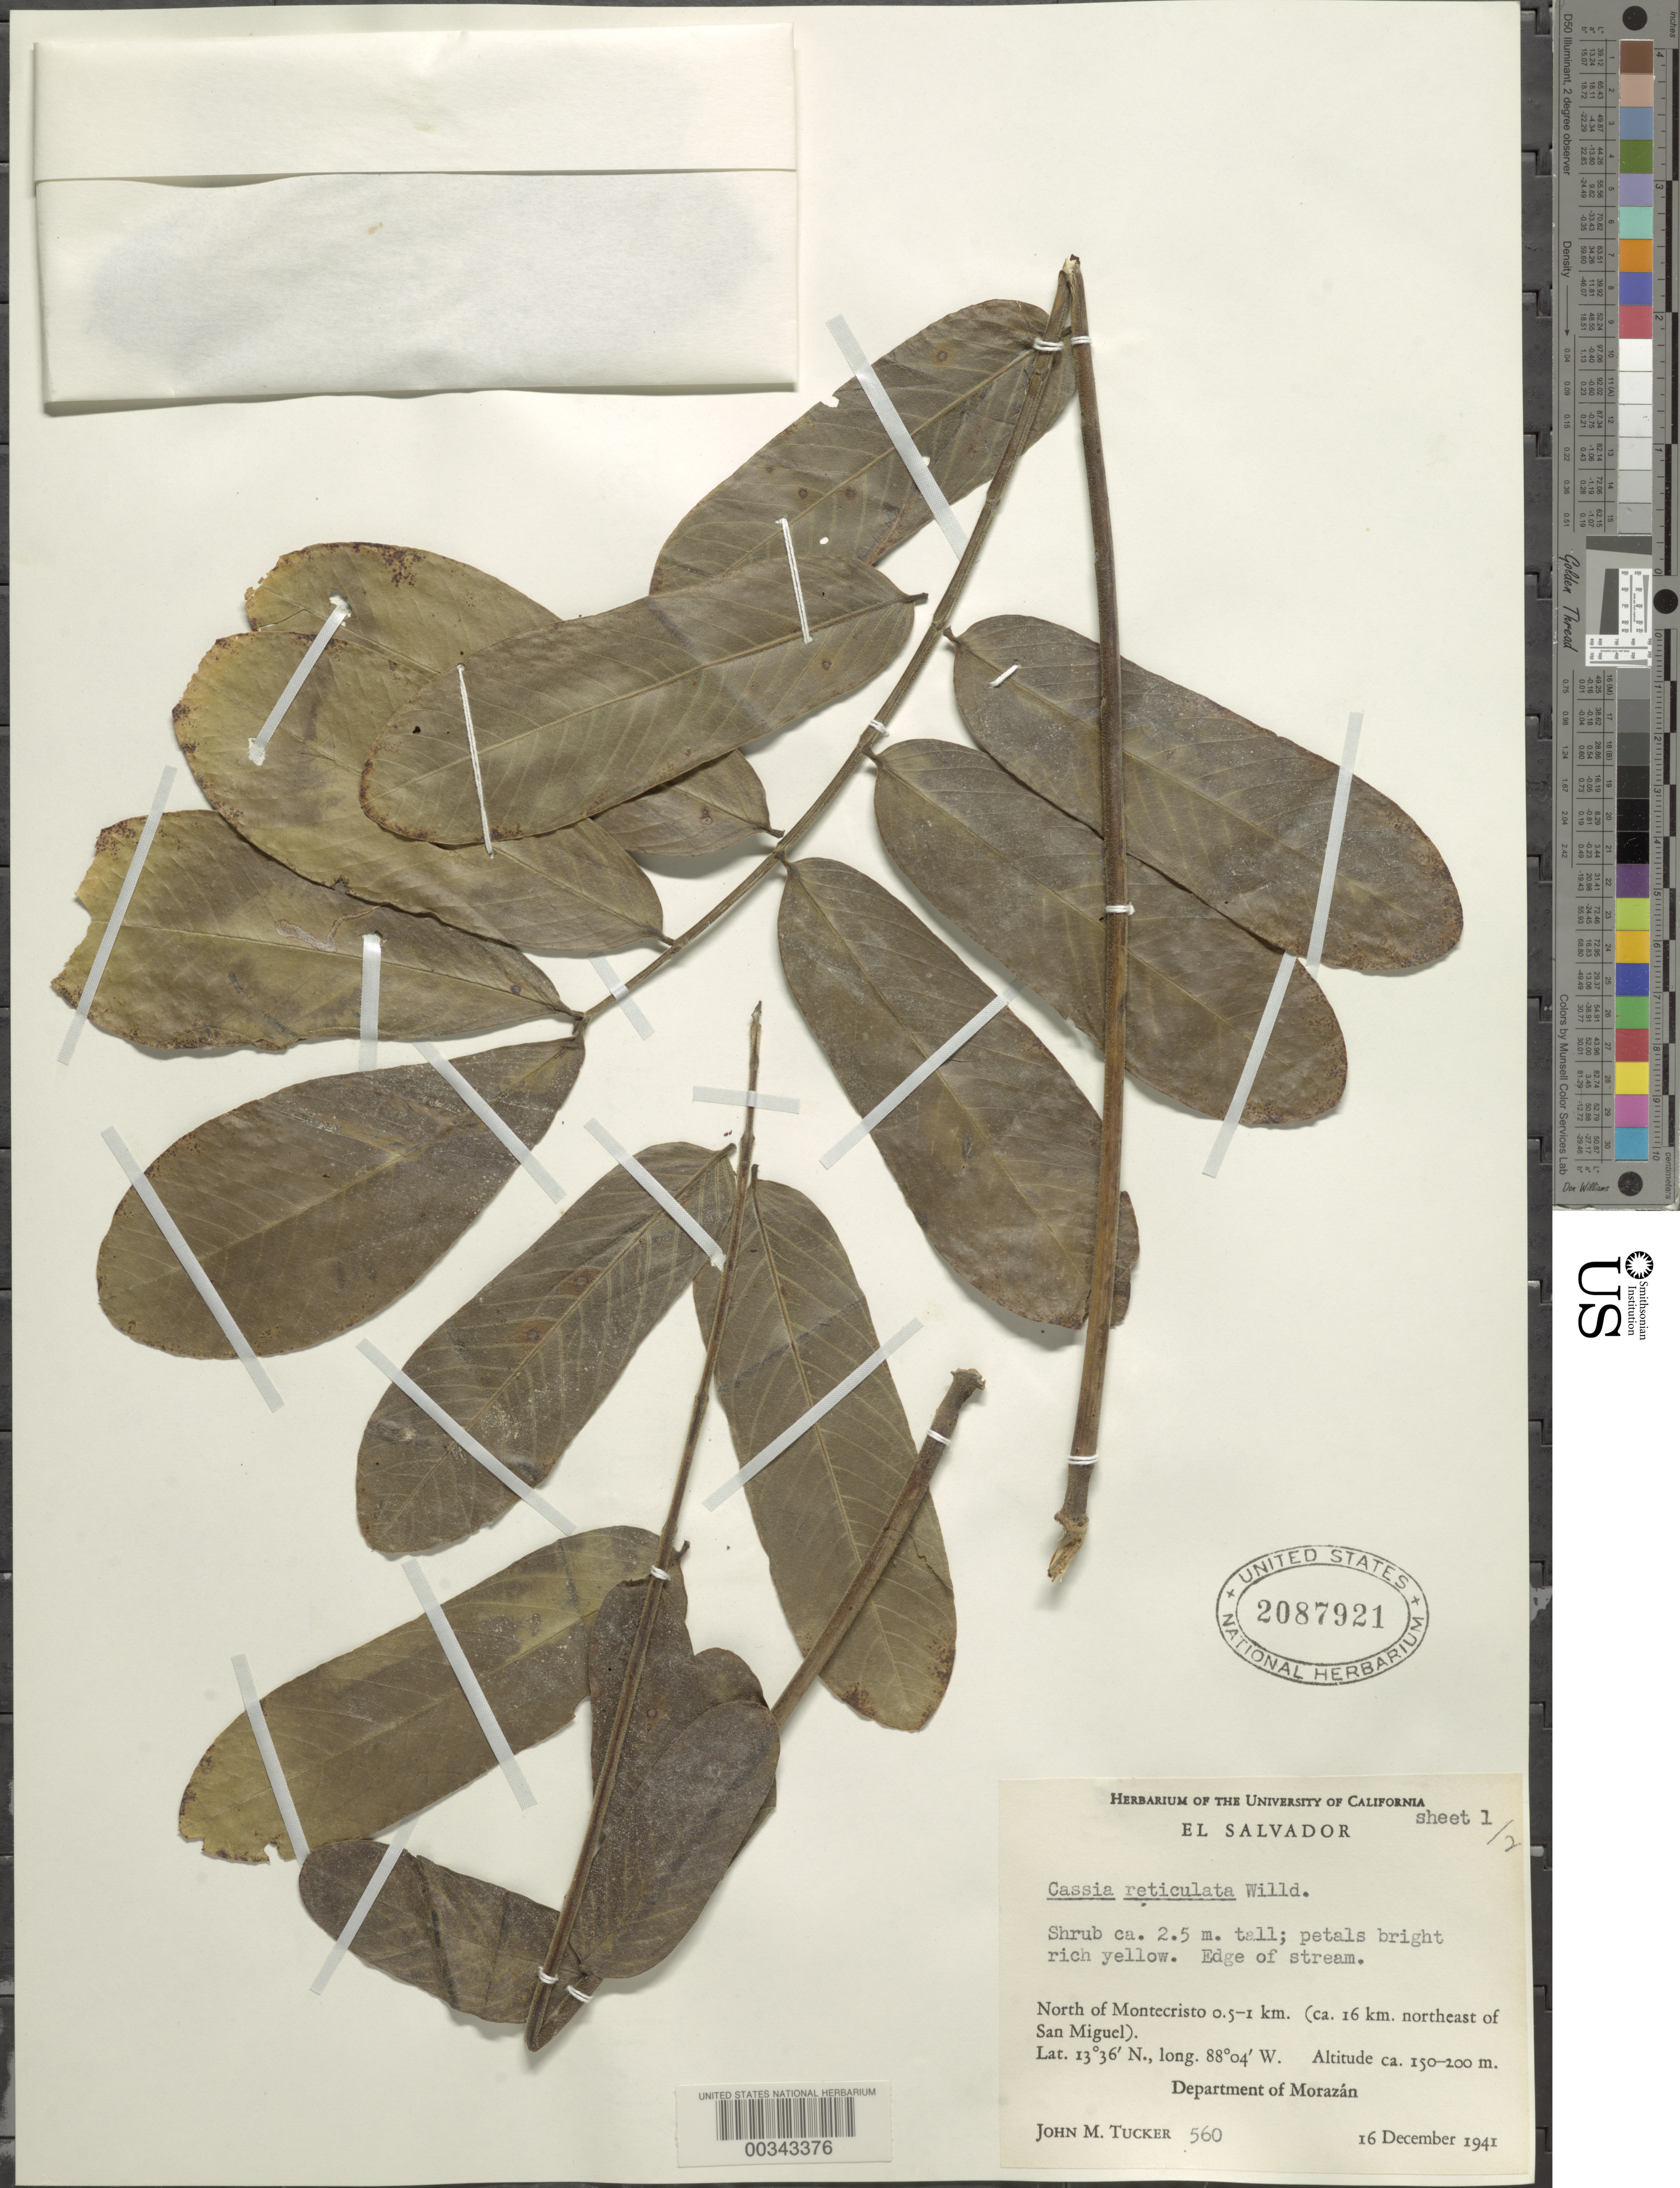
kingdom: Plantae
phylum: Tracheophyta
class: Magnoliopsida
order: Fabales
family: Fabaceae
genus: Senna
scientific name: Senna reticulata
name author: (Willd.) H.S. Irwin & Barneby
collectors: J. M. Tucker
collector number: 560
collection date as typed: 16 Dec 1941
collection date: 1941-12-16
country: El Salvador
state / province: Morazán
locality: N of montecristo 0.5-1 km, ca 16 km ne of san miguel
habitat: Edge of stream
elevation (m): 150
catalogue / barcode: US 2087921